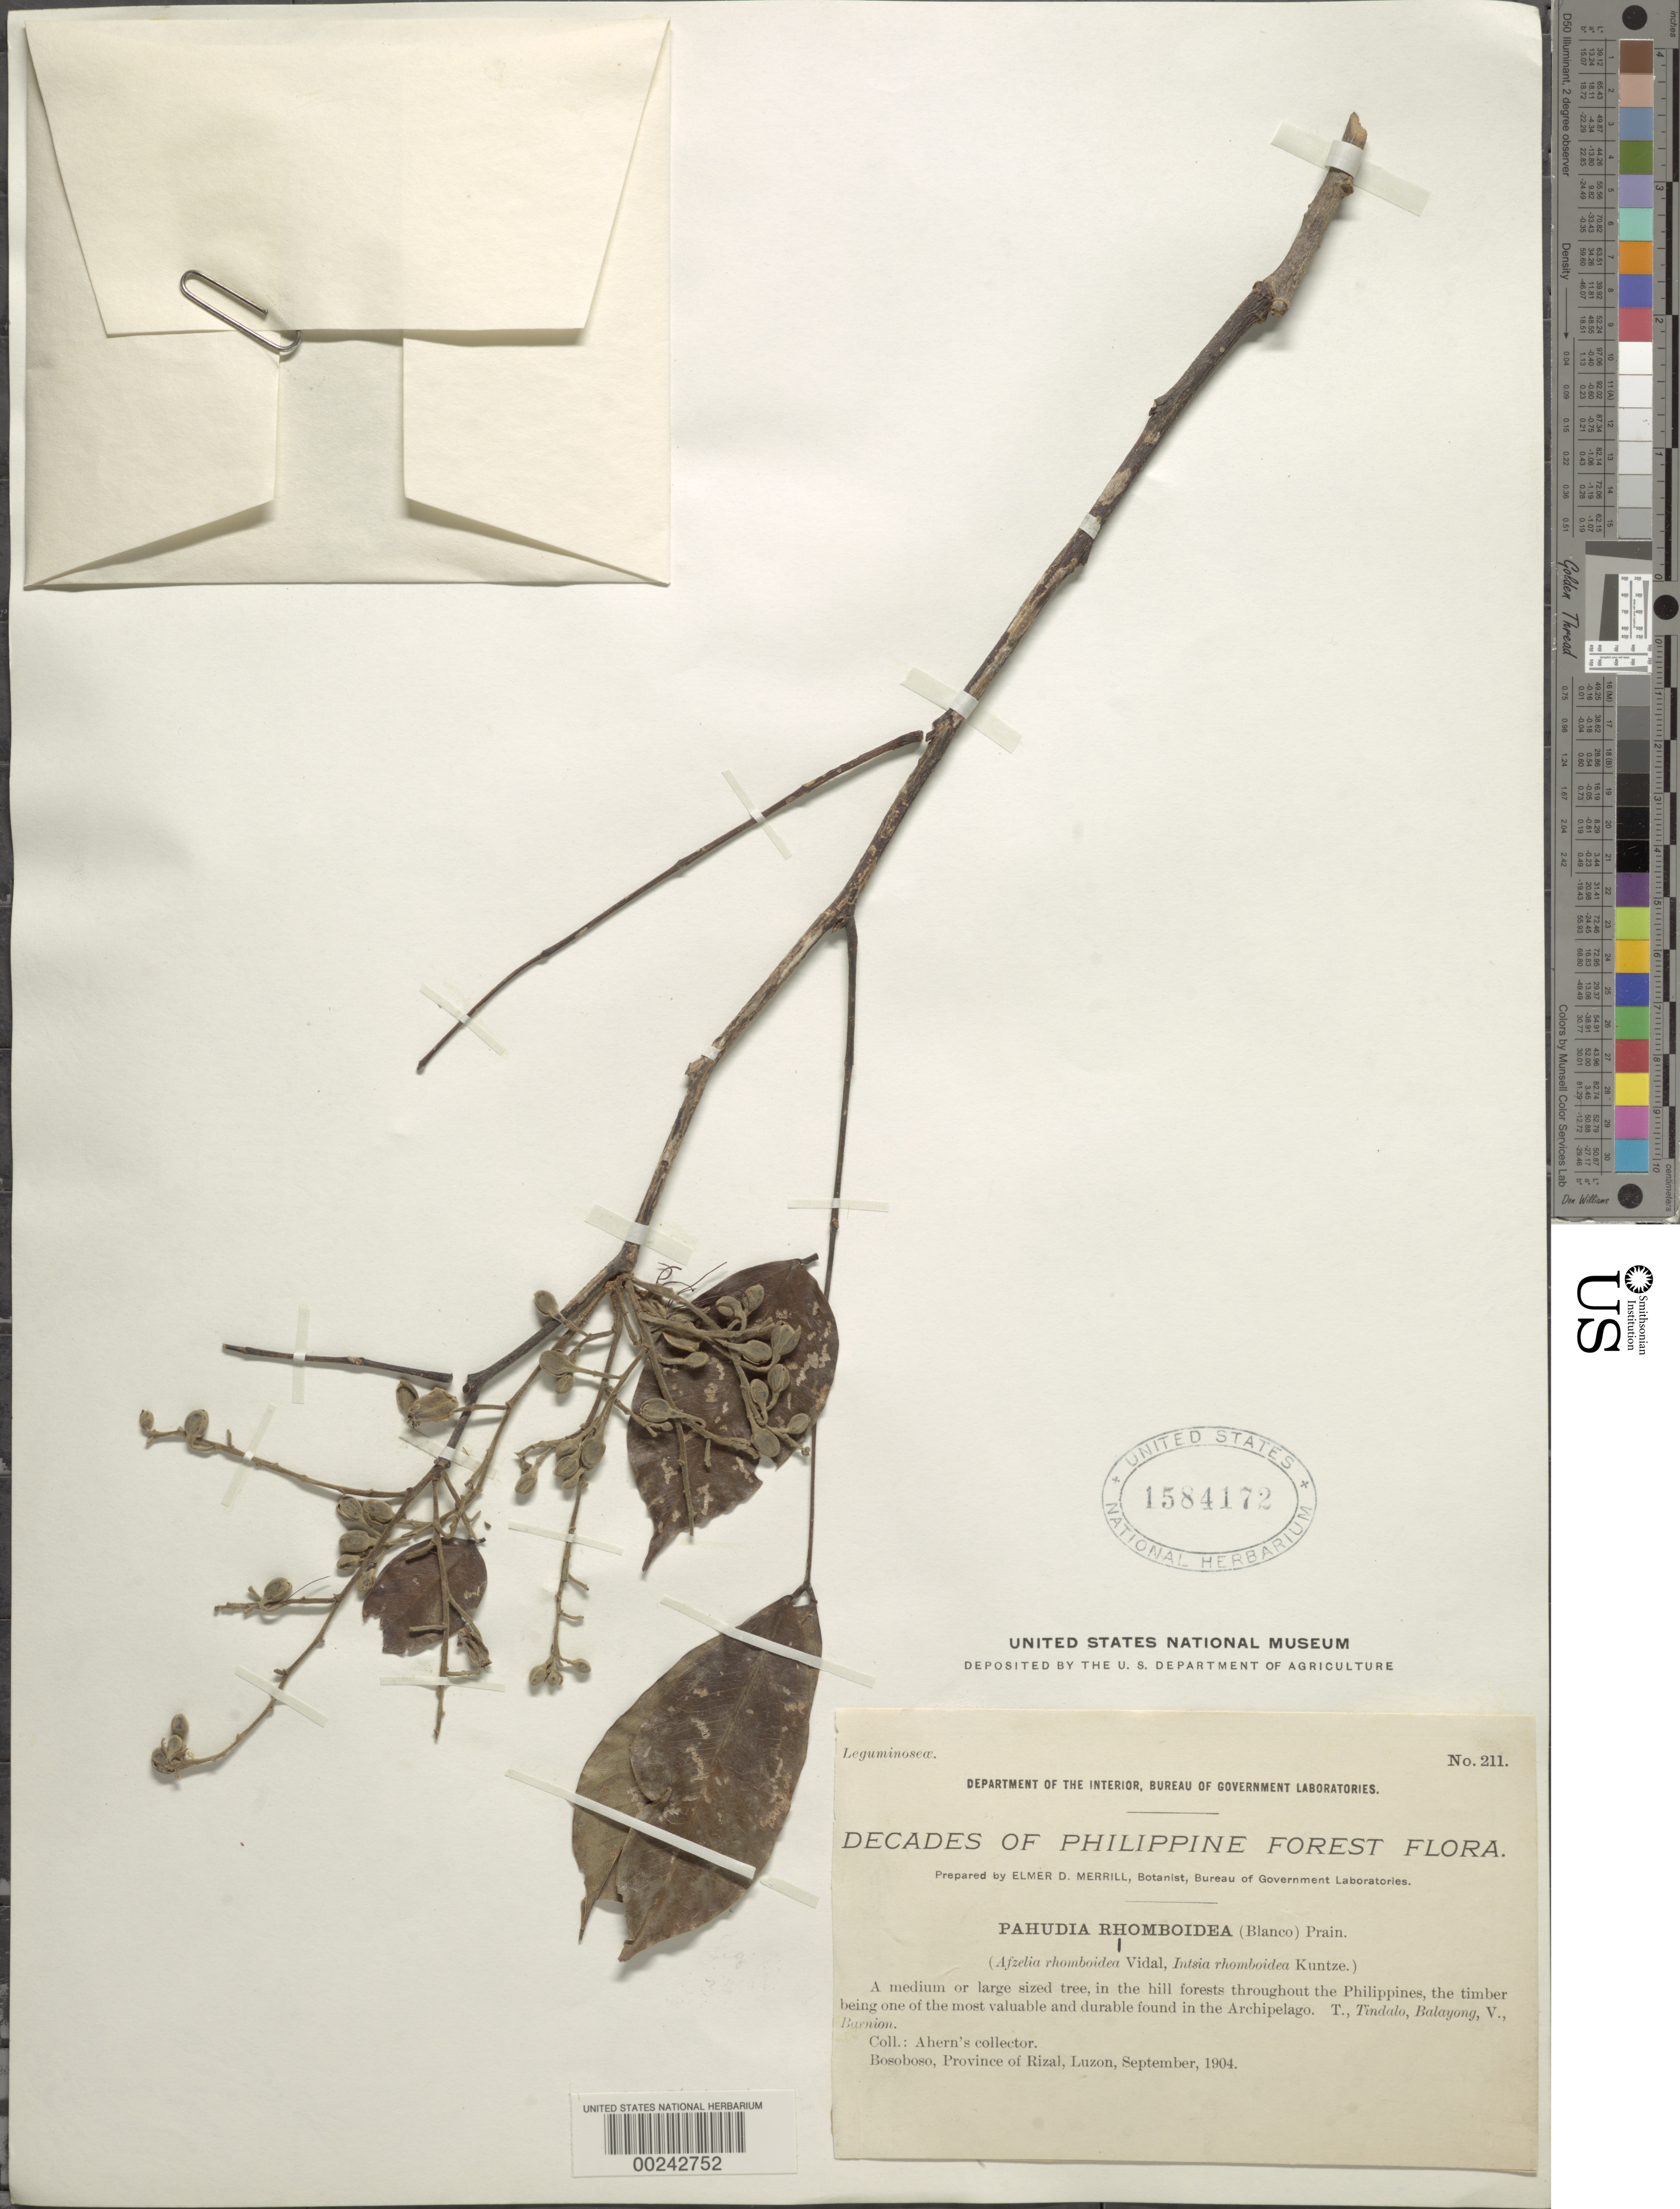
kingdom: Plantae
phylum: Tracheophyta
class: Magnoliopsida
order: Fabales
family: Fabaceae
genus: Afzelia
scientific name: Afzelia rhomboidea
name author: (Blanco) S. Vidal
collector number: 211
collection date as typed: Sep 1904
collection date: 1904-09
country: Philippines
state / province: Calabarzon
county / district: Rizal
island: Luzon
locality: Bosoboso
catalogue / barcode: US 1584172